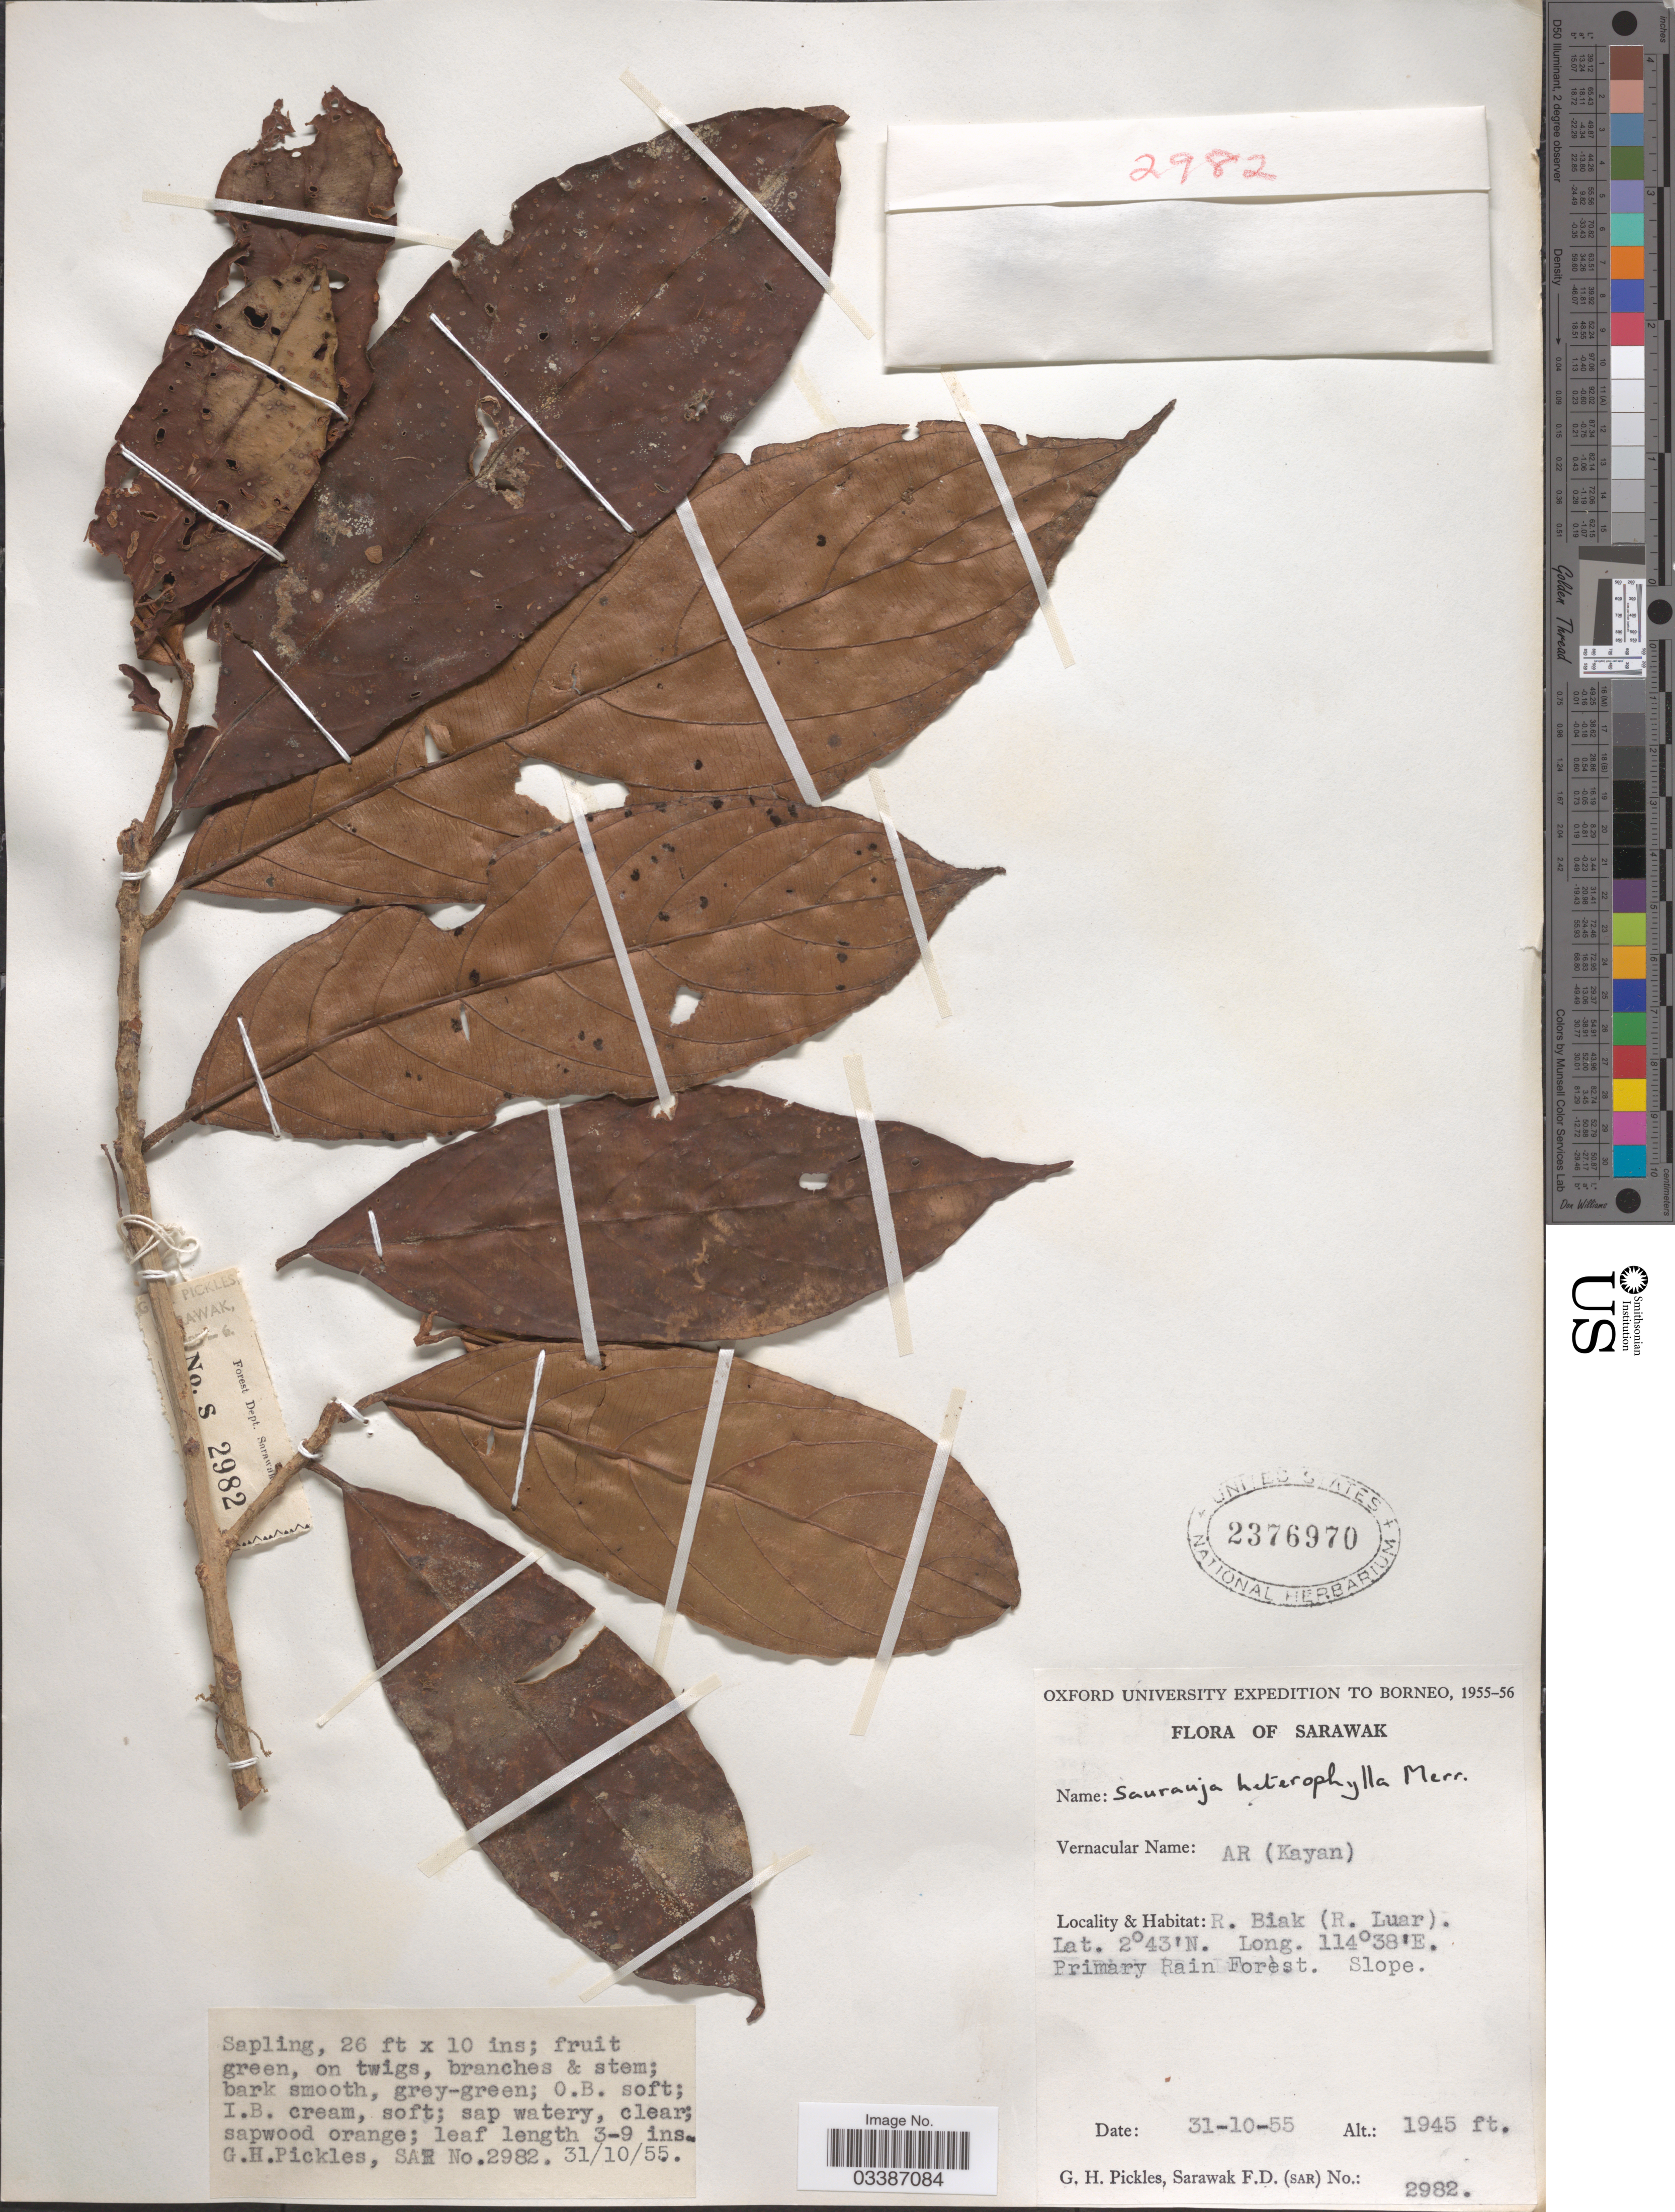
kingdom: Plantae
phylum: Tracheophyta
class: Magnoliopsida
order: Ericales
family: Actinidiaceae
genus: Saurauia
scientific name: Saurauia heterophylla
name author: Merr.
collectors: G. Pickles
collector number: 2982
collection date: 1955-10-31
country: Malaysia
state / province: Sarawak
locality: R. Biak (R. Luar). Sarawak, F. D.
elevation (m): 593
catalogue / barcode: US 2376970